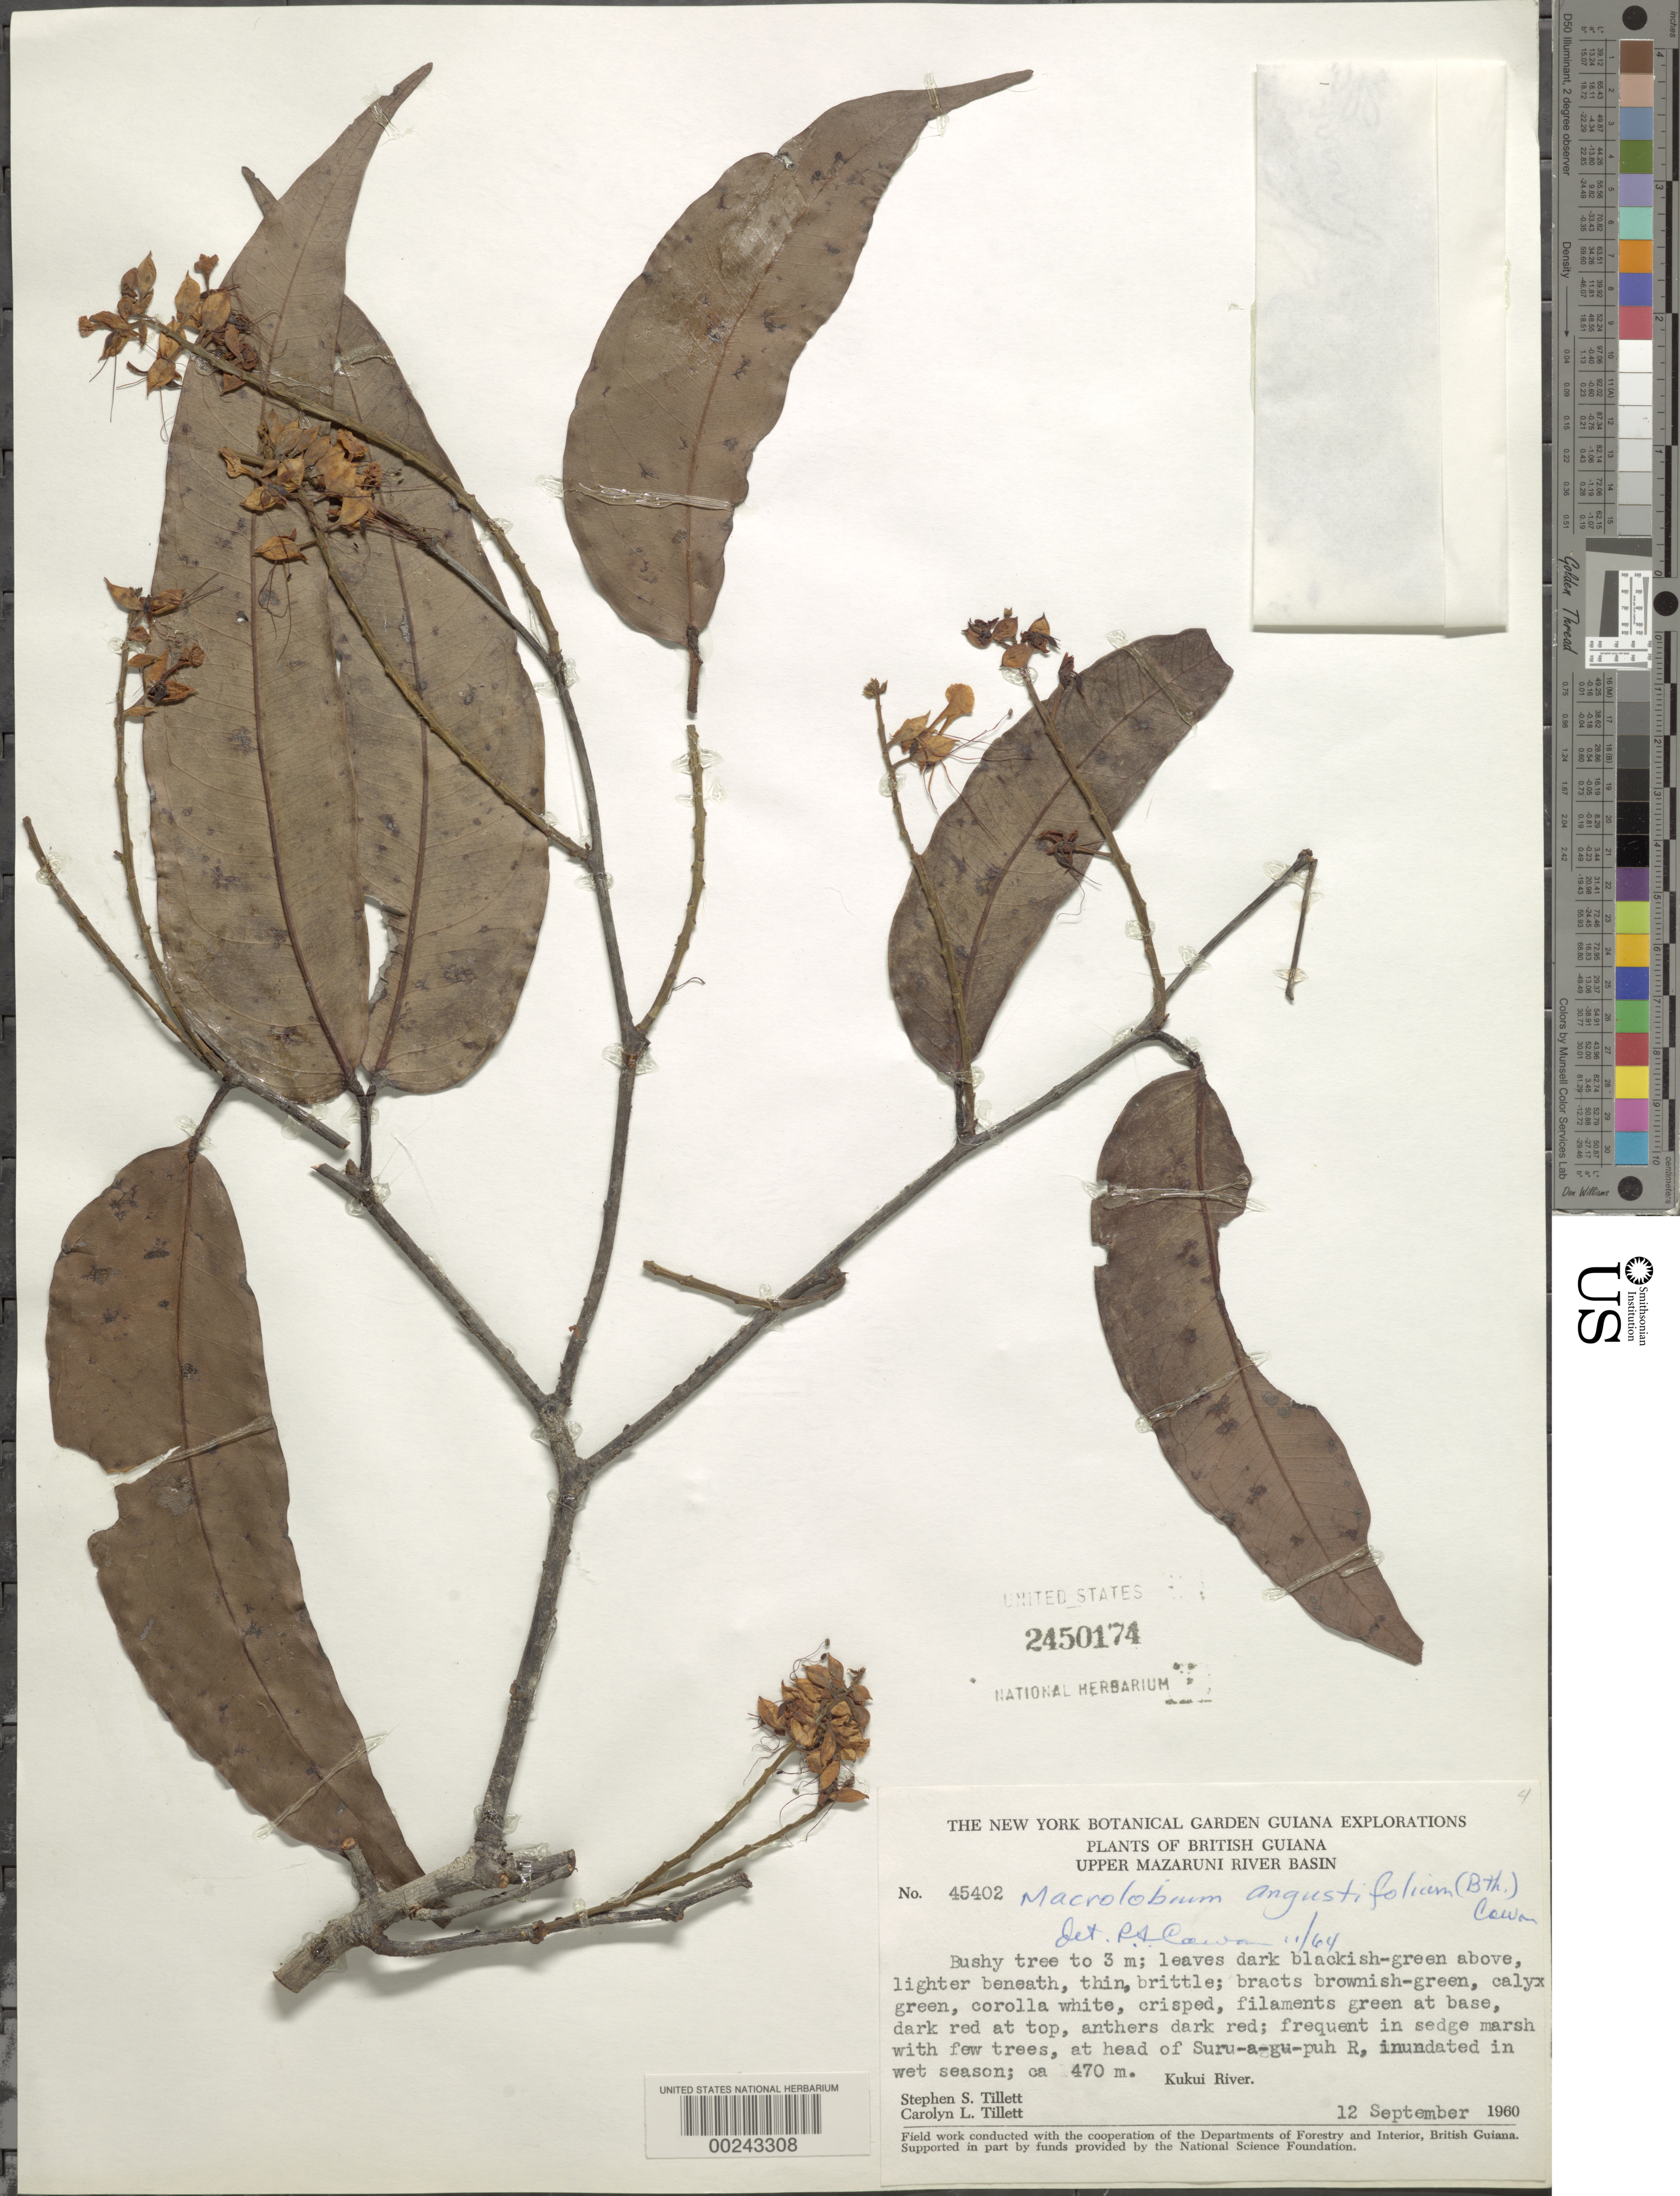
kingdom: Plantae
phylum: Tracheophyta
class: Magnoliopsida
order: Fabales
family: Fabaceae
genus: Macrolobium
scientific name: Macrolobium angustifolium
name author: (Benth.) R.S. Cowan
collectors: S. S. Tillett & C. L. Tillett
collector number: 45402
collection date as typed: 12 Sep 1960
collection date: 1960-09-12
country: Guyana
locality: At head of suru-a-gu-puh river; kukui river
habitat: In sedge marsh with few trees; inundated in wet season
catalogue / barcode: US 2450174